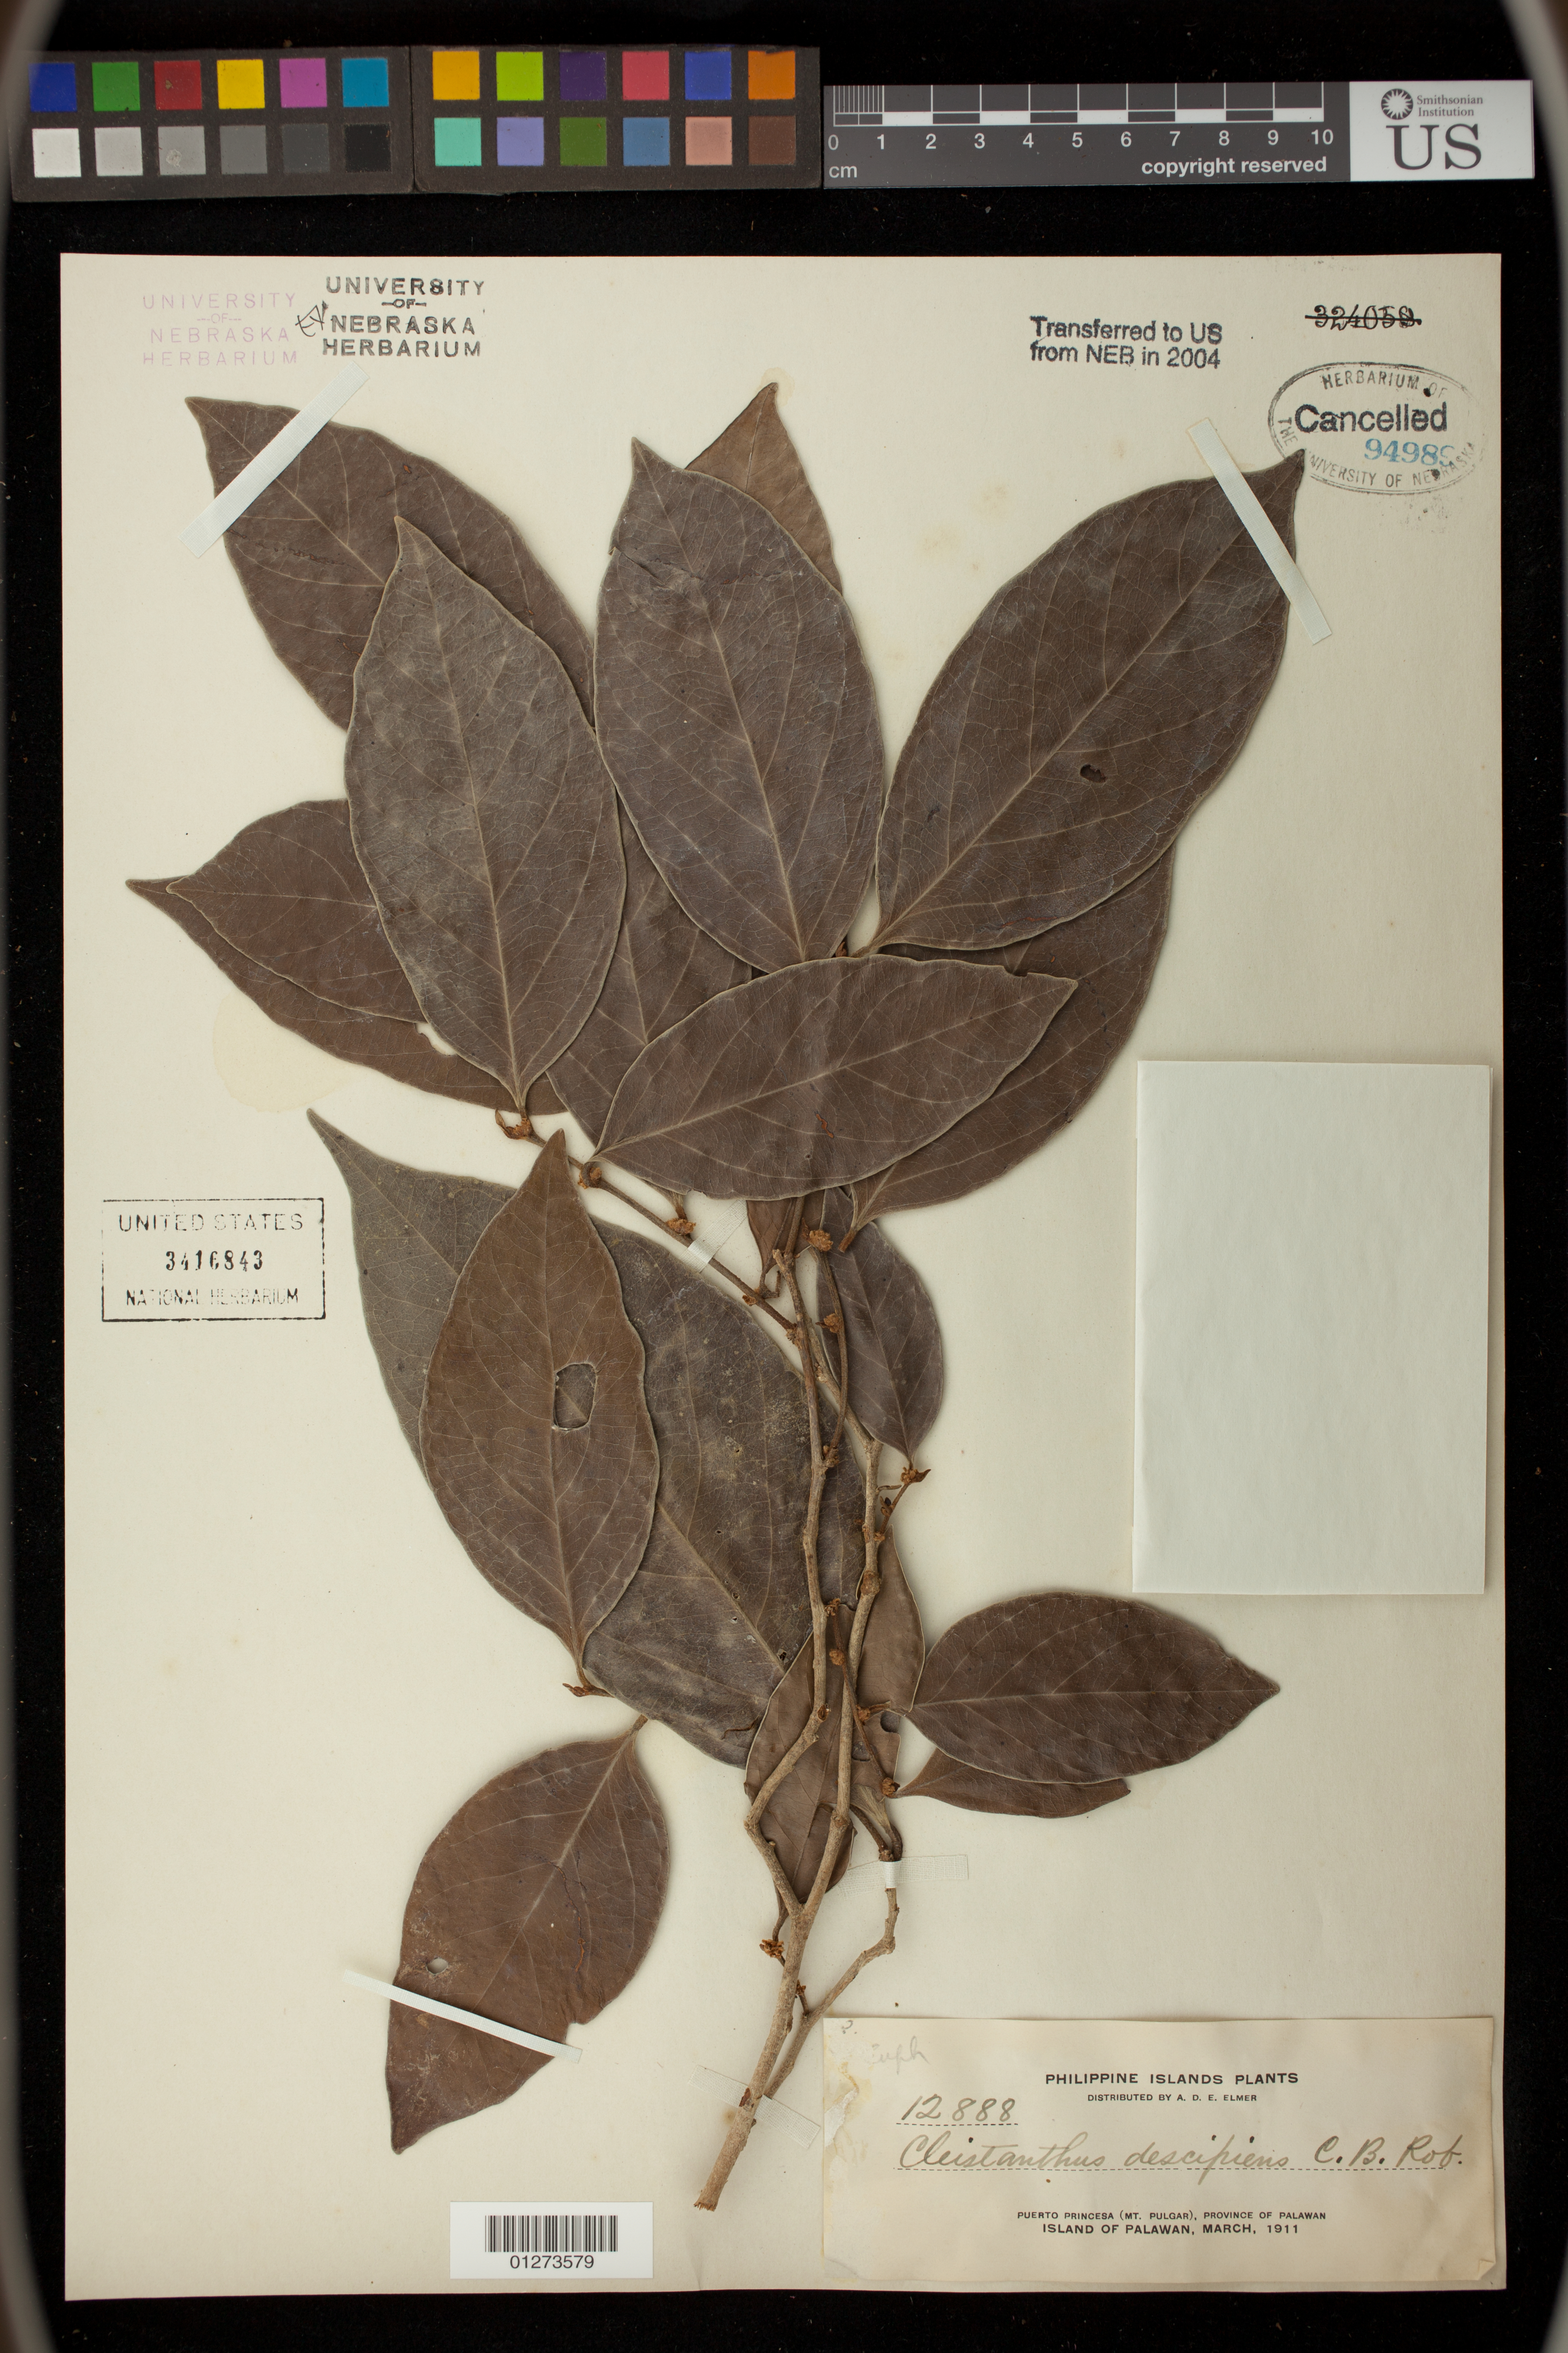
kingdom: Plantae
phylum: Tracheophyta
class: Magnoliopsida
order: Malpighiales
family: Phyllanthaceae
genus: Cleistanthus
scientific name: Cleistanthus descipiens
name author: C.B. Rob.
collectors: A. D. E. Elmer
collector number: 12888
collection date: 1911-03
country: Philippines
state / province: Mimaropa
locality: Puerto Pricesa (Mt. Pulgar), Province of Palawan, Island of Palawan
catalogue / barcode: US 3416843